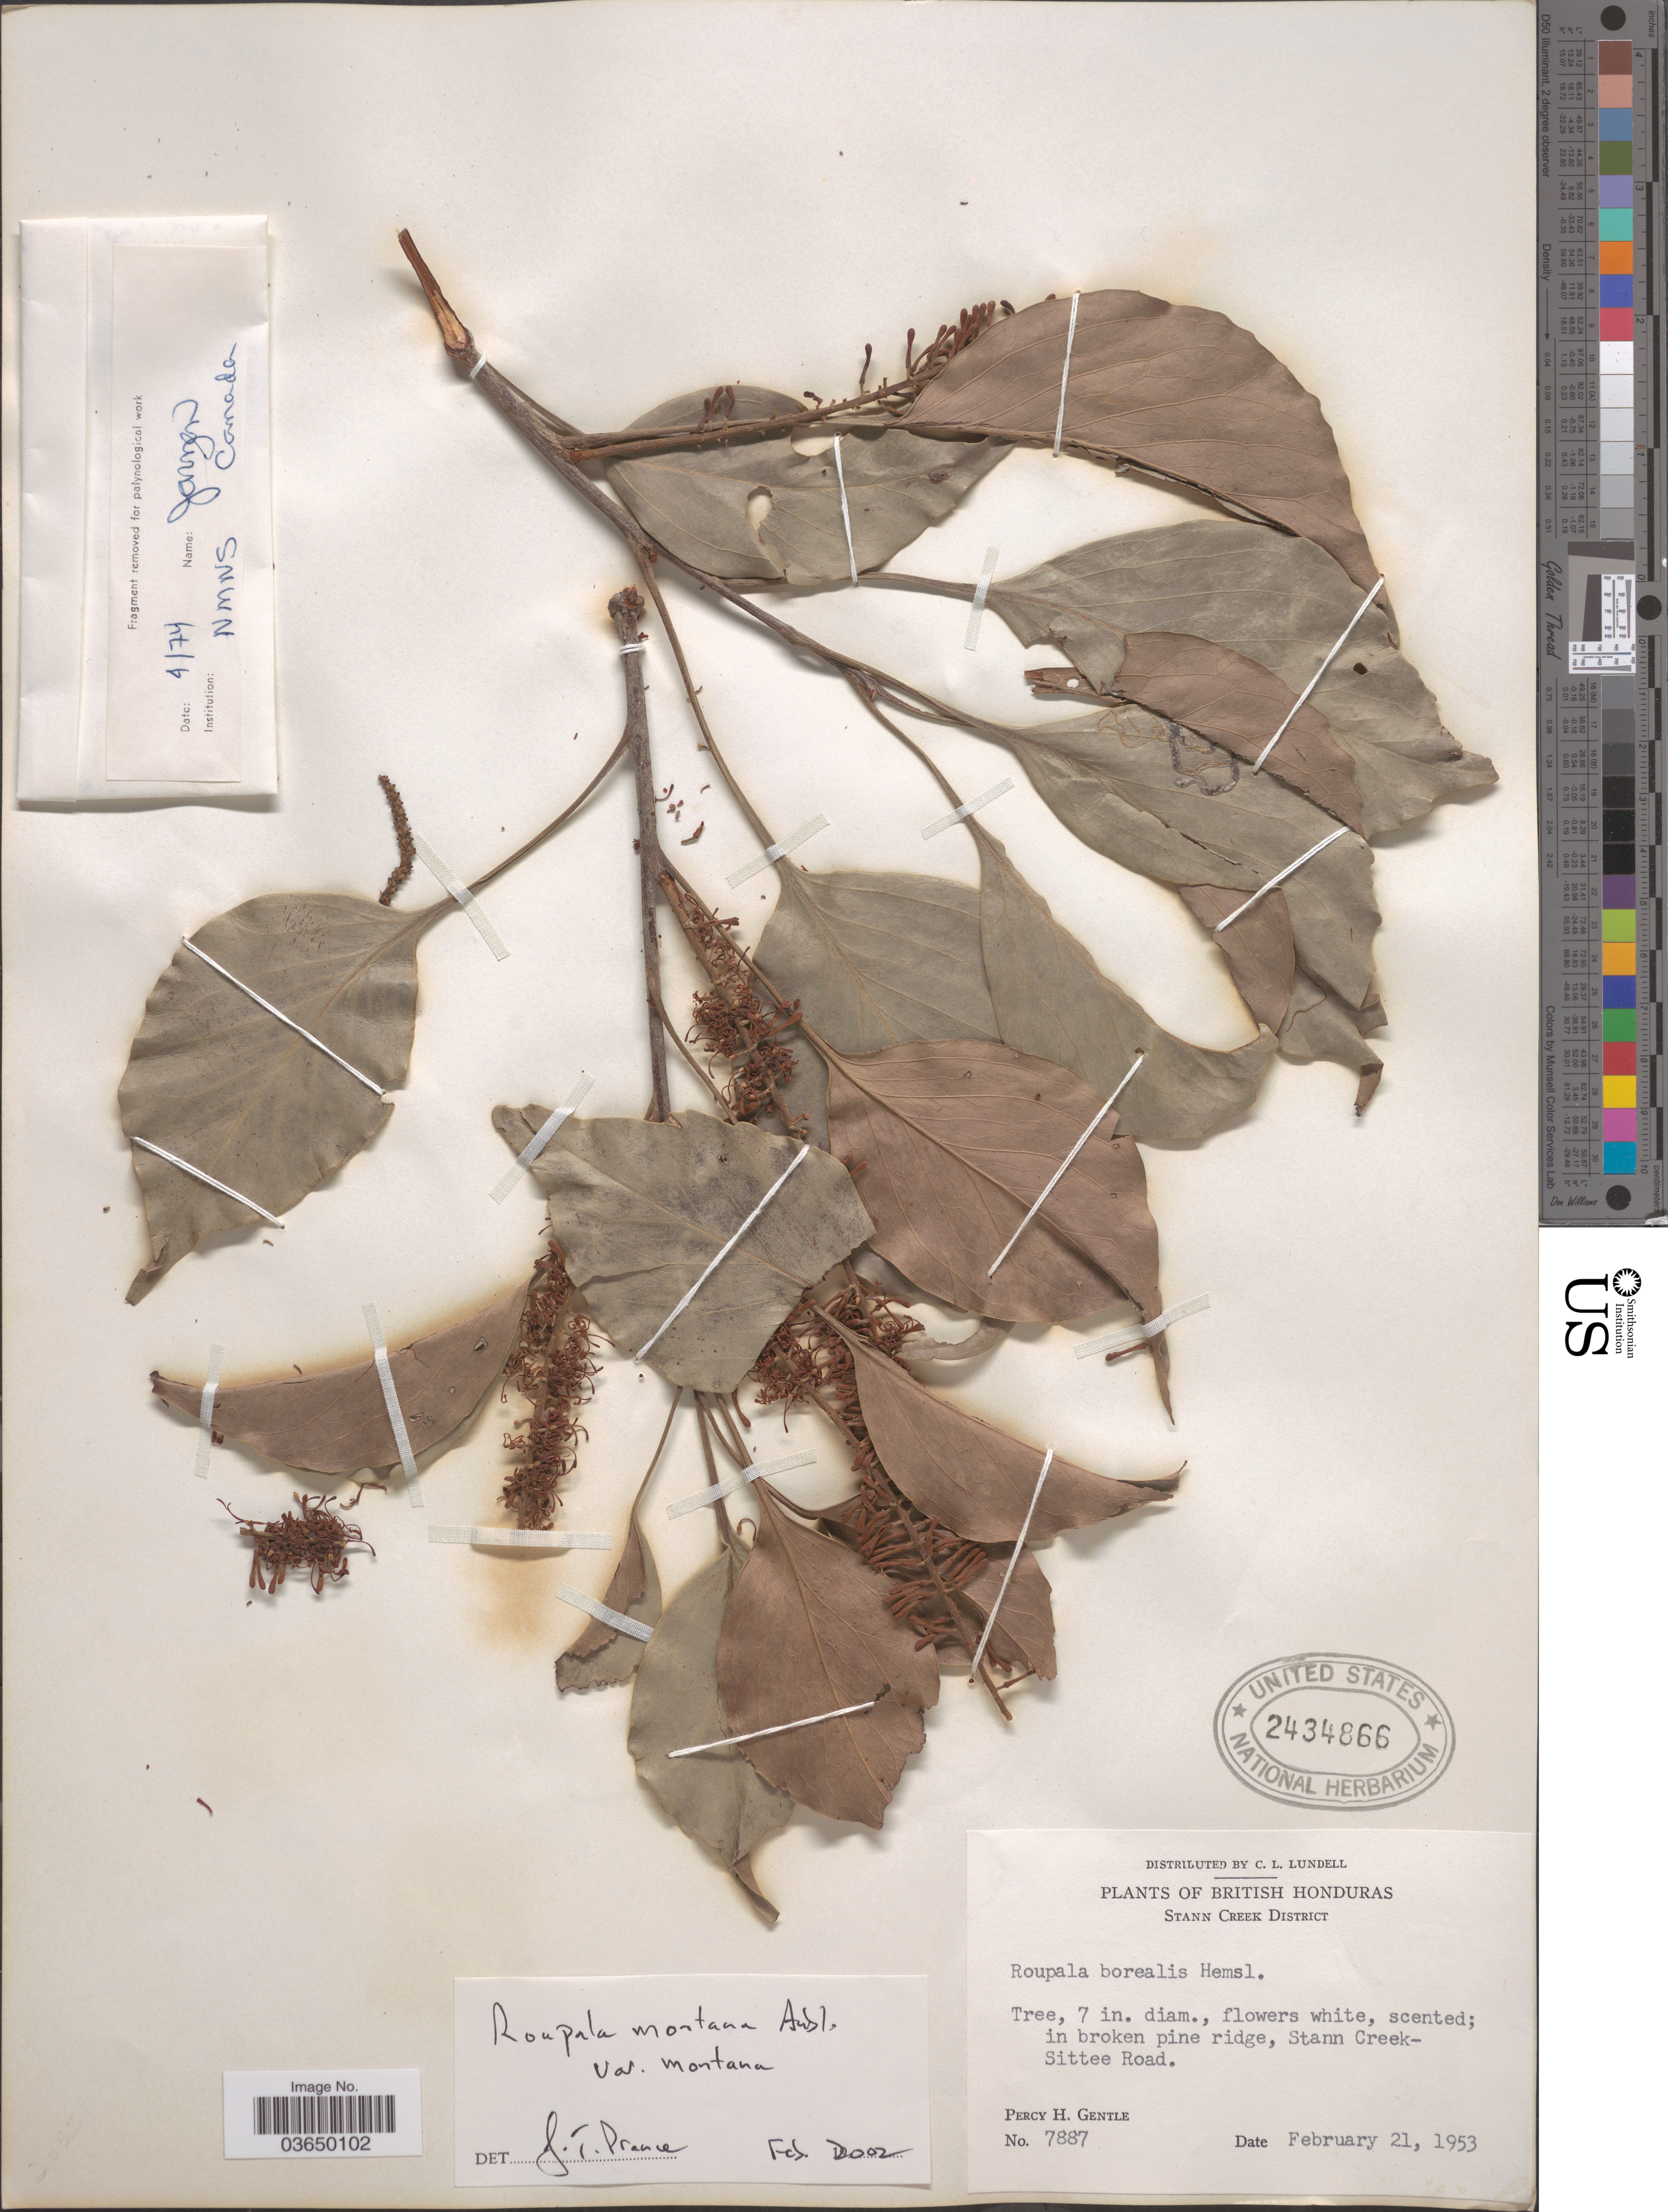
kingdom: Plantae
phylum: Tracheophyta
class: Magnoliopsida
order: Proteales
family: Proteaceae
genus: Roupala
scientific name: Roupala montana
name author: Aubl.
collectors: P. H. Gentle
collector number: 7887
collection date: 1953-02-21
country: Belize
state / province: Stann Creek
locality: British Honduras. Stann Creek District. Stann Creek-Sittee Road.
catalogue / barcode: US 2434866